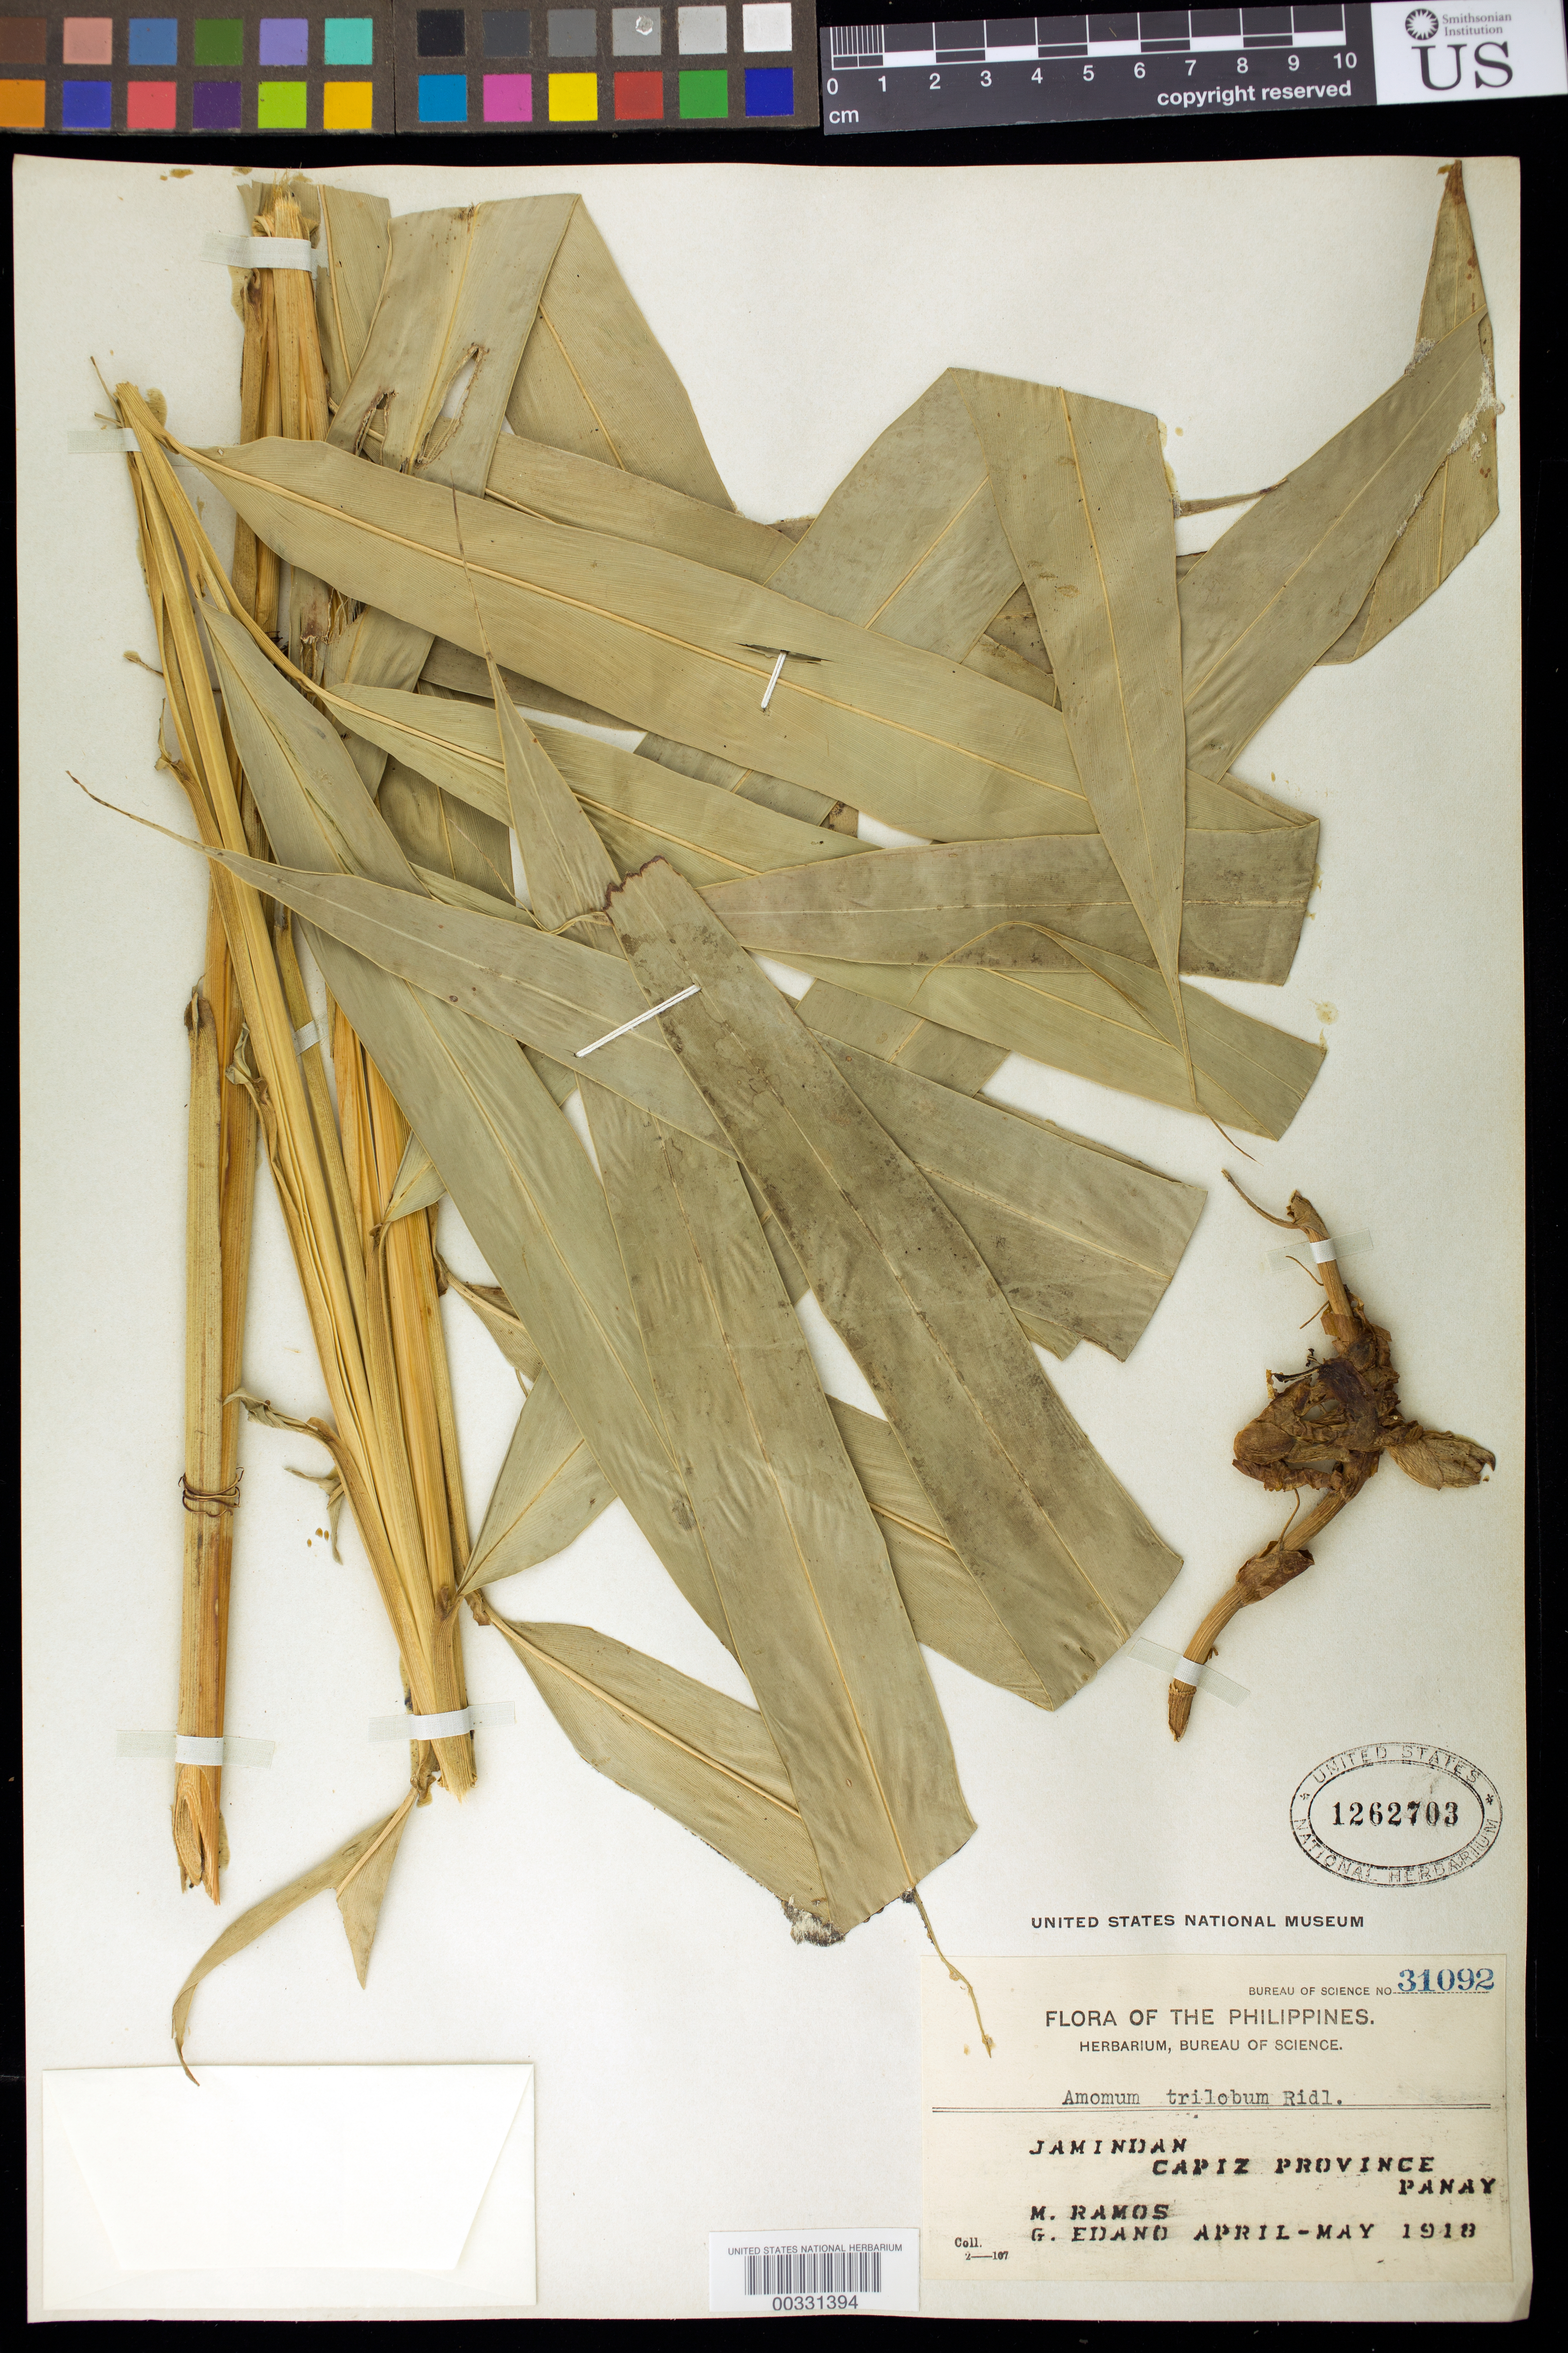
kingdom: Plantae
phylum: Tracheophyta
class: Liliopsida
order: Zingiberales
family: Zingiberaceae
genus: Meistera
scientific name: Meistera propinqua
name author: (Ridl.) Škornick. & M.F. Newman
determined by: Docot, Rudolph Valentino A.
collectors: M. Ramos & G. E. Edaño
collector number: Bur. Sci. 31092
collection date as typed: Apr 1918 to -- May 1918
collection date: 1918-04/1918-05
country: Philippines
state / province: Western Visayas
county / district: Capiz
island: Panay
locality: Jamindan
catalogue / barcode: US 1262703